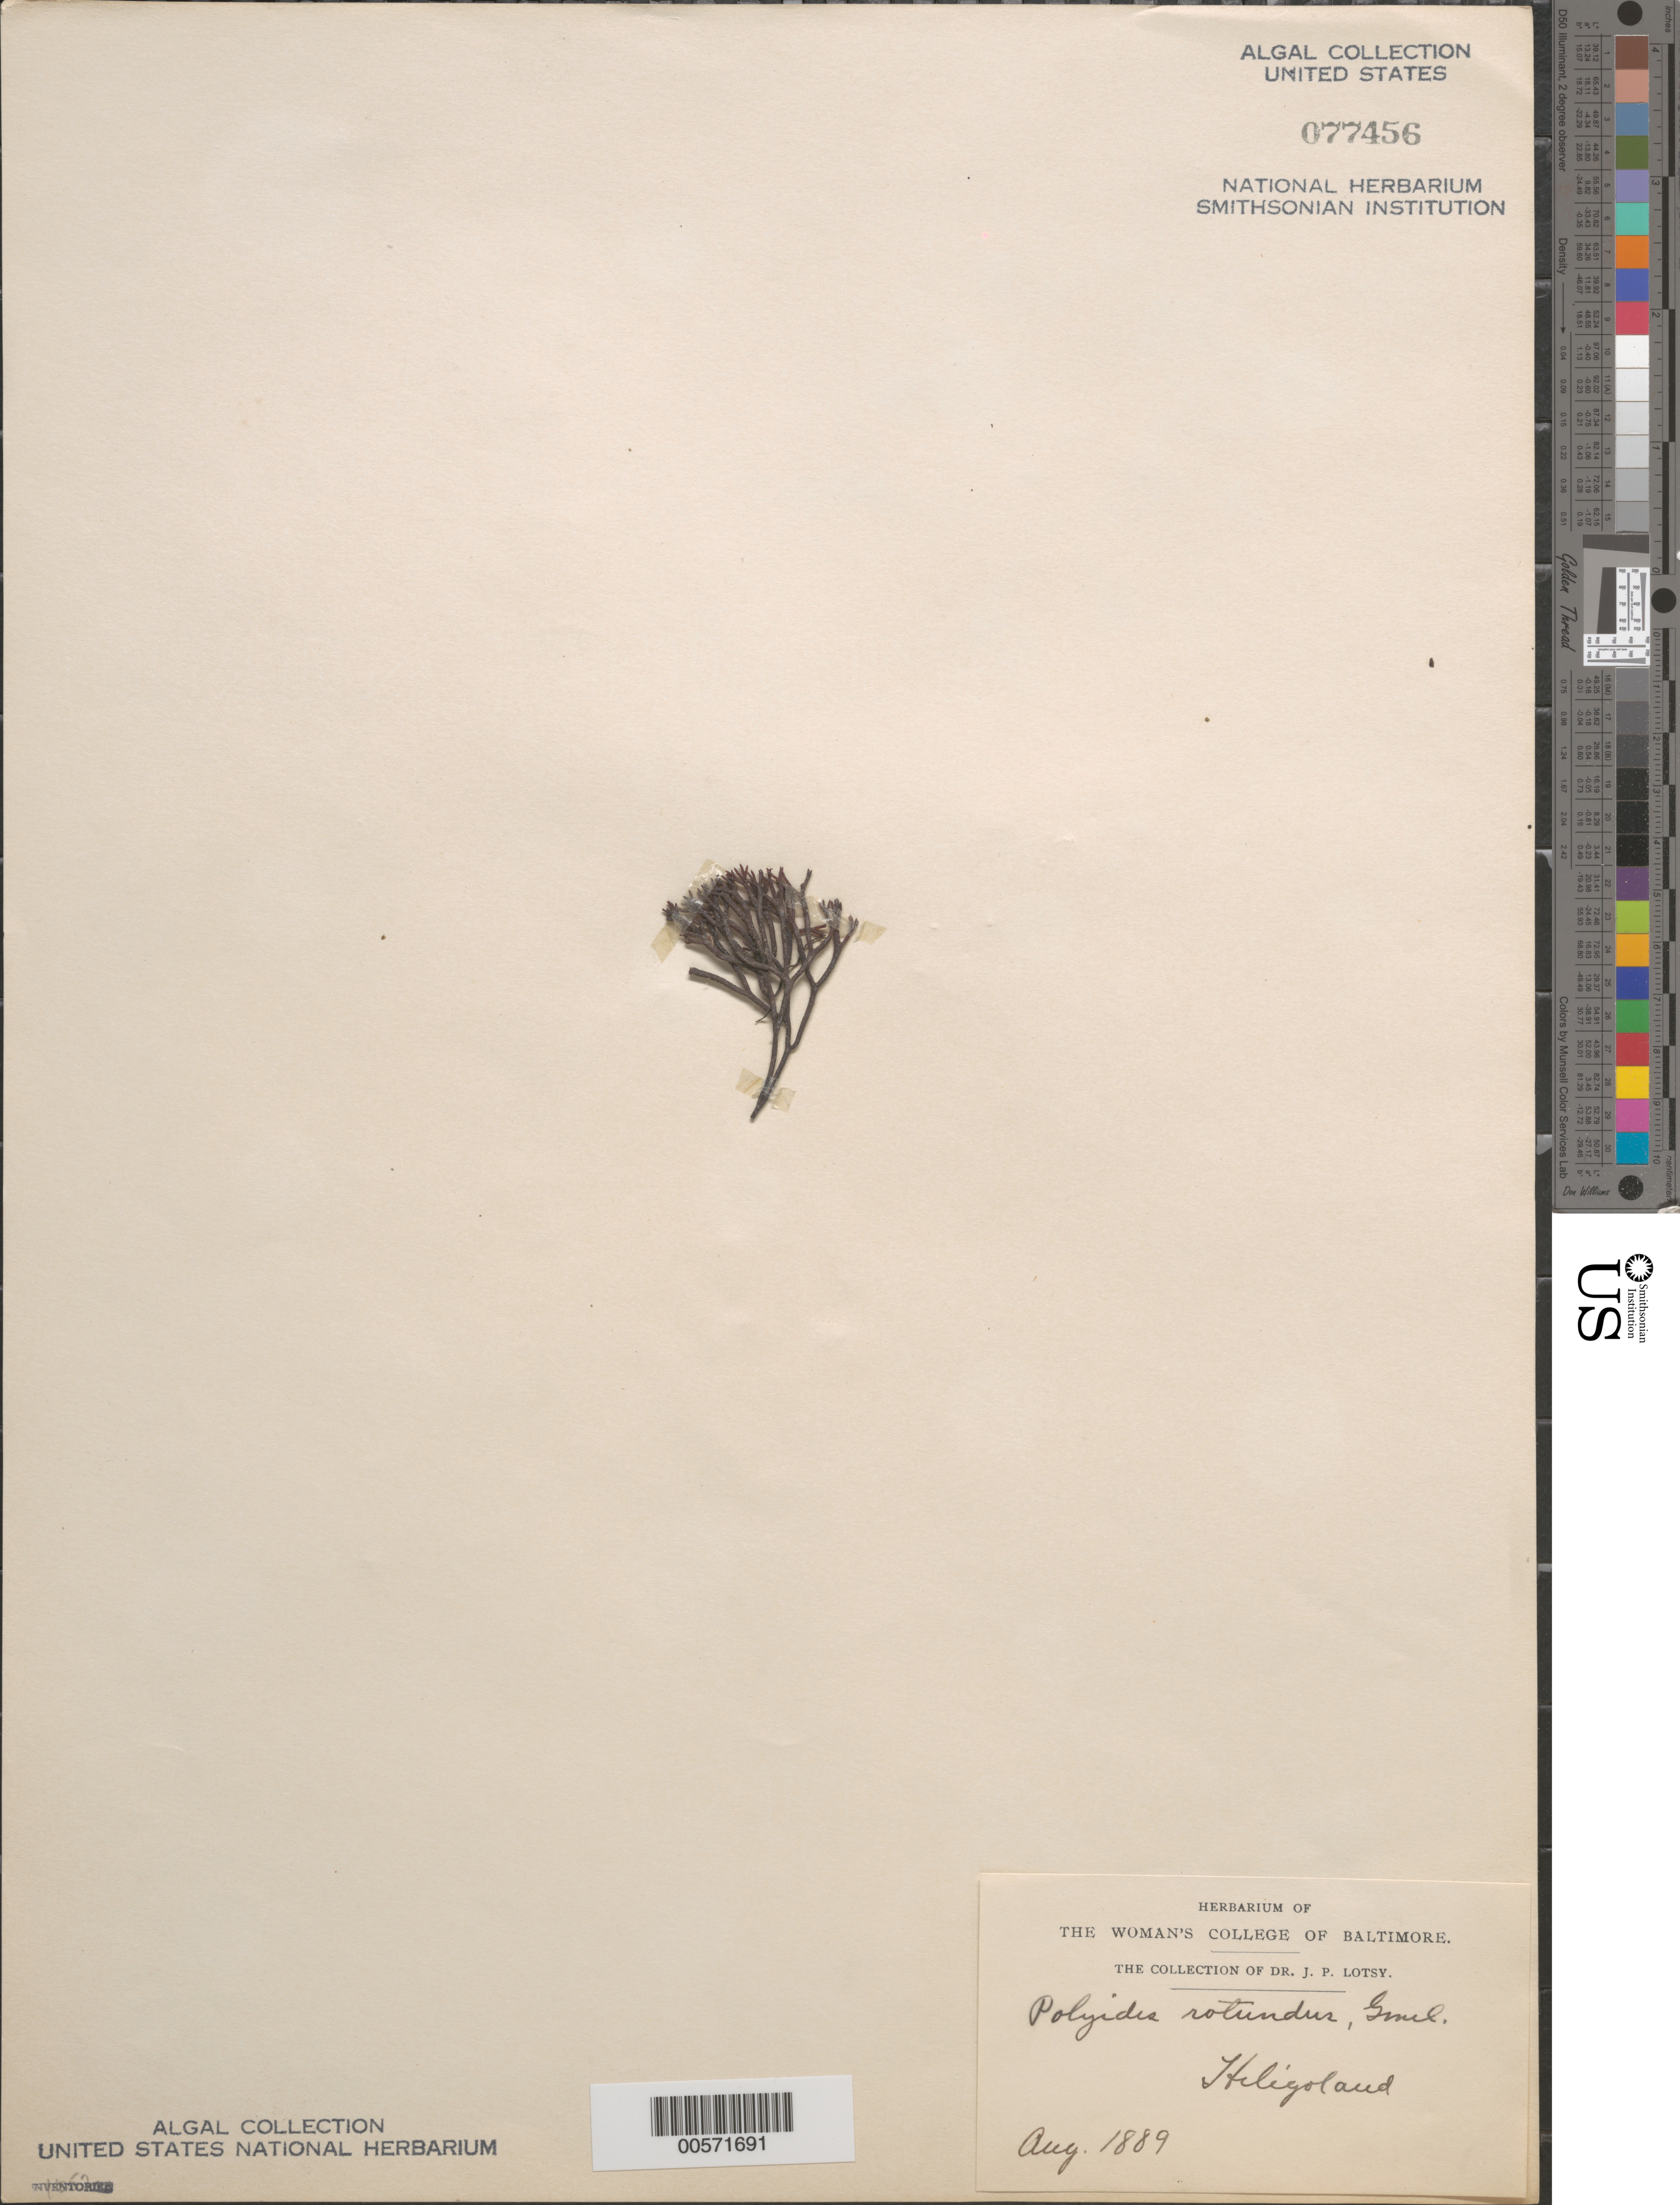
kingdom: Plantae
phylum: Rhodophyta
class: Florideophyceae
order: Gigartinales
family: Polyidaceae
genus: Polyides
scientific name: Polyides rotunda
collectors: J. Lotsy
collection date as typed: Aug 1889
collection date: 1889-08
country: Germany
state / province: Schleswig-Holstein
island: Helgoland (Heligoland)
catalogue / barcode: US 77456